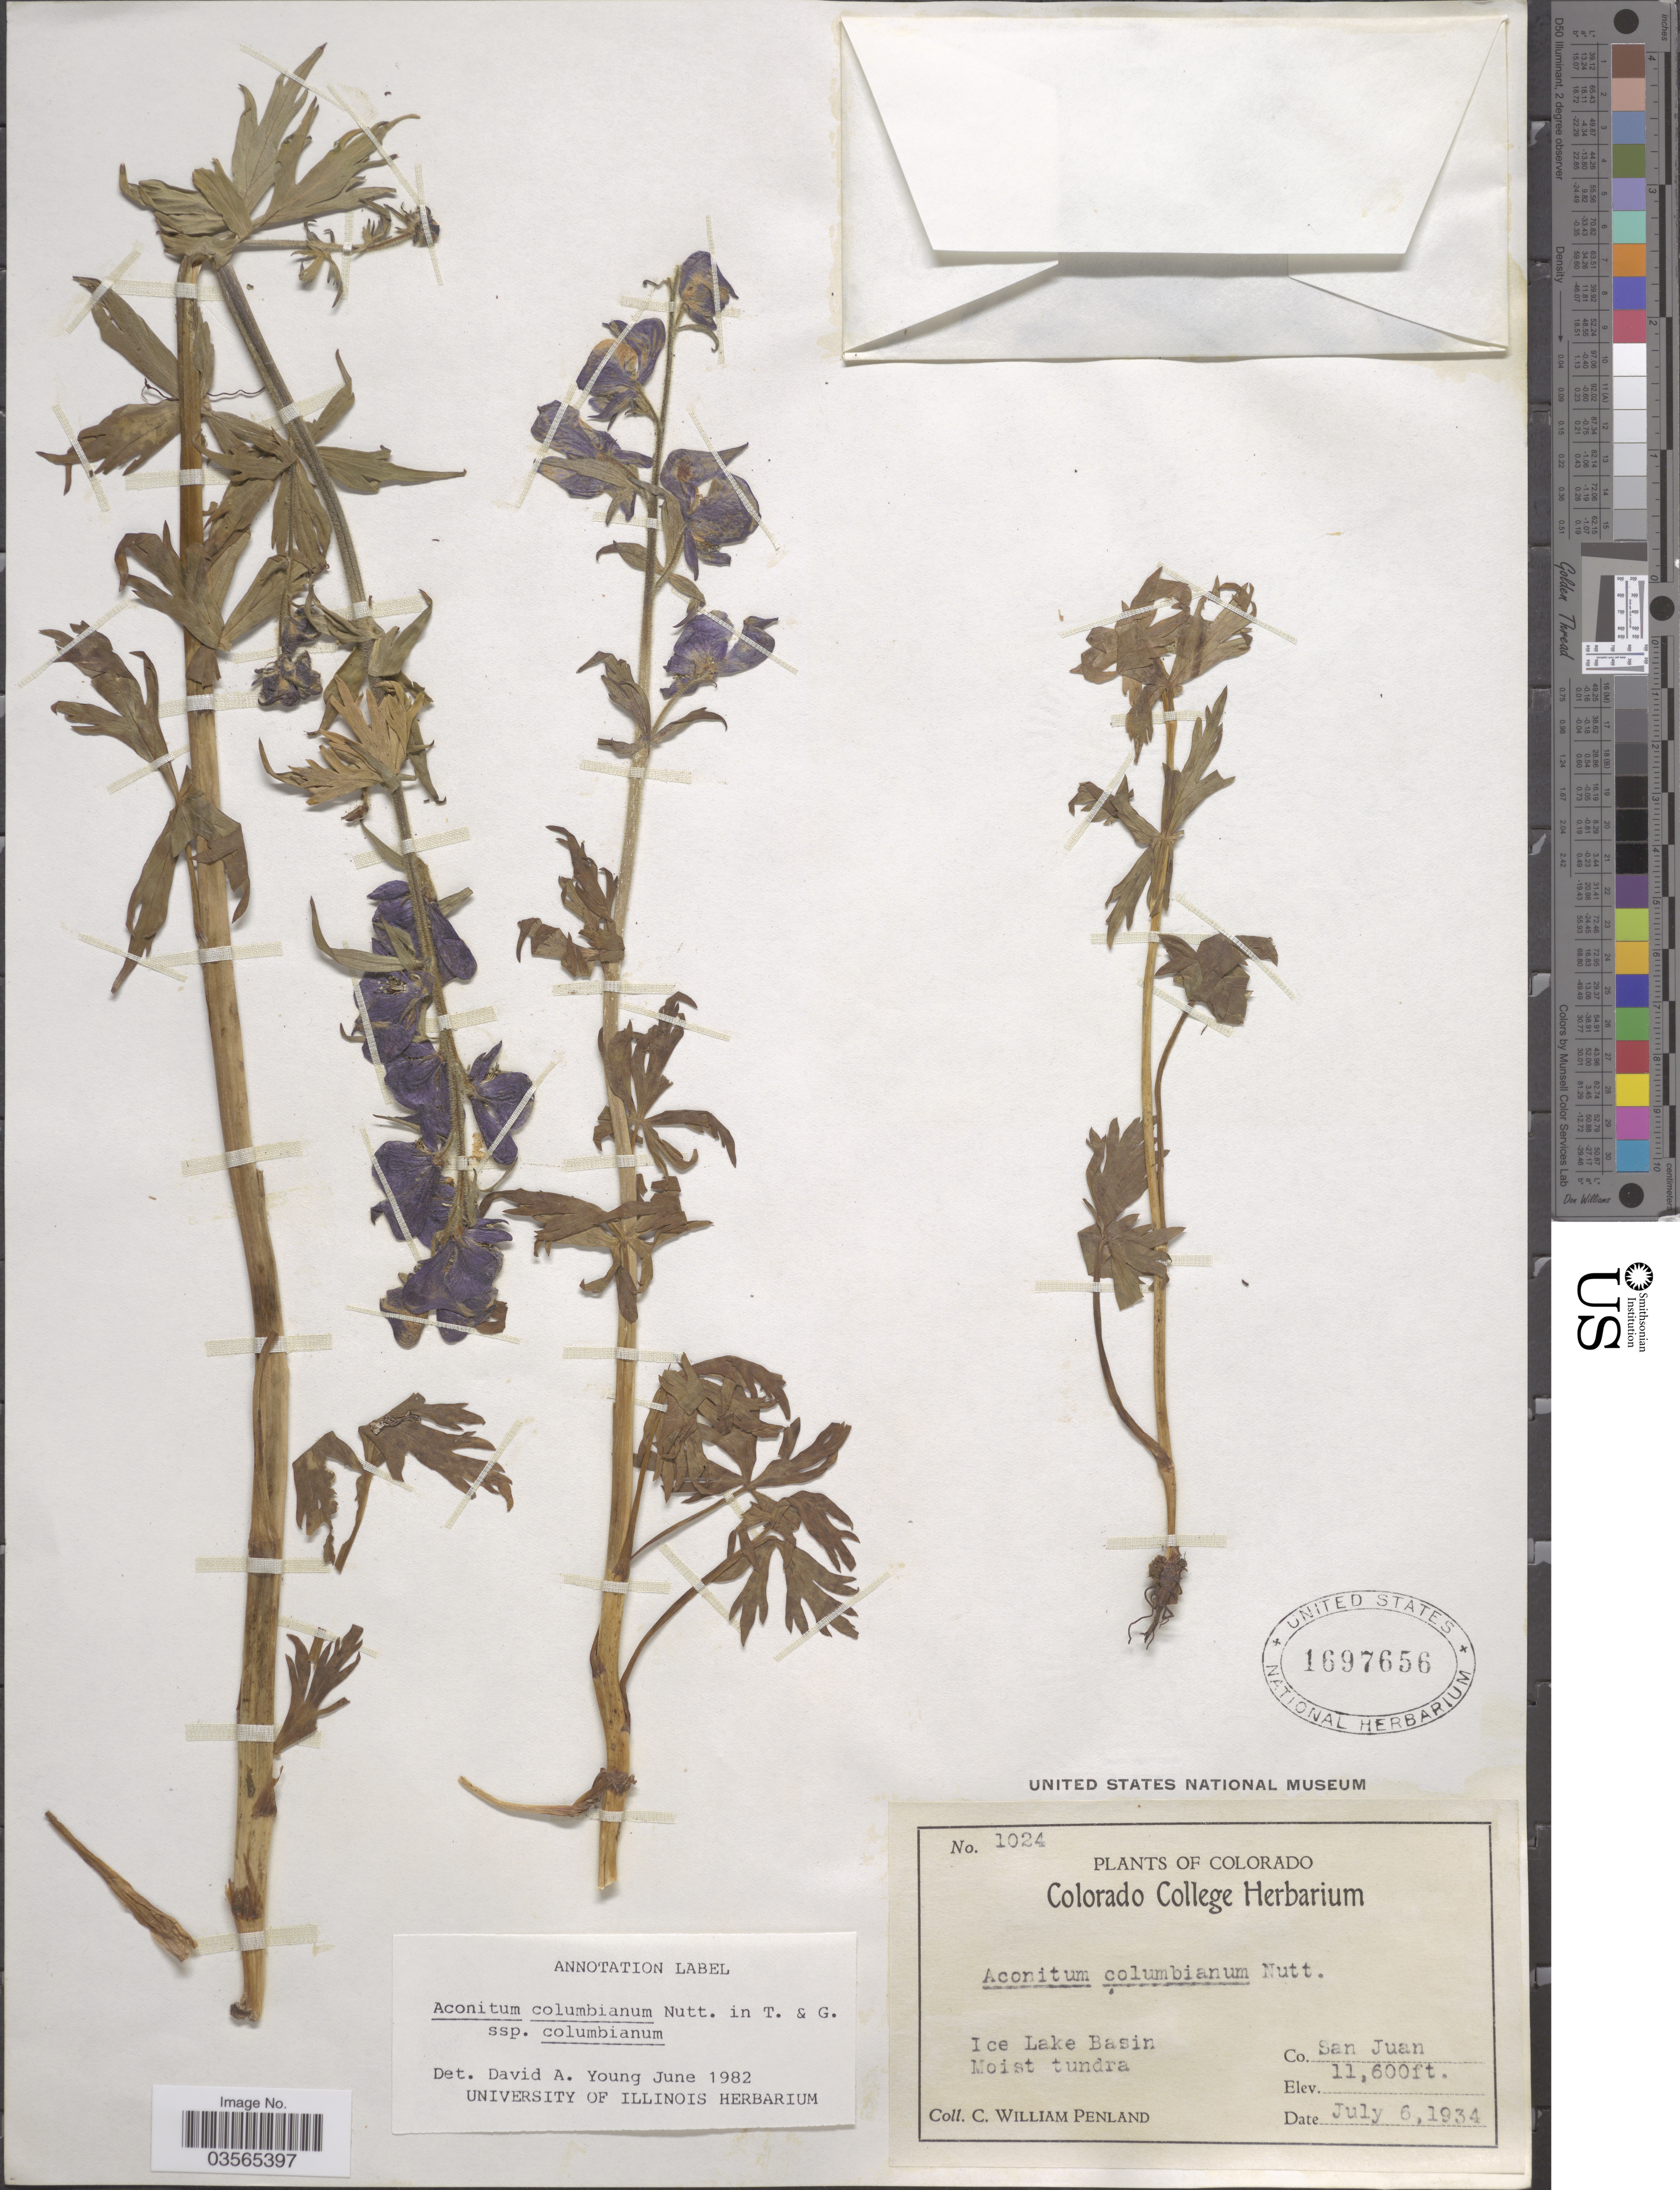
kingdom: Plantae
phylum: Tracheophyta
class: Magnoliopsida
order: Ranunculales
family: Ranunculaceae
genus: Aconitum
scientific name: Aconitum columbianum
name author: Nutt.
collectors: C. W. Penland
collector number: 1024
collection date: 1934-07-06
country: United States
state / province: Colorado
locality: Ice Lake Basin. Co. San Juan.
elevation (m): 3536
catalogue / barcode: US 1697656